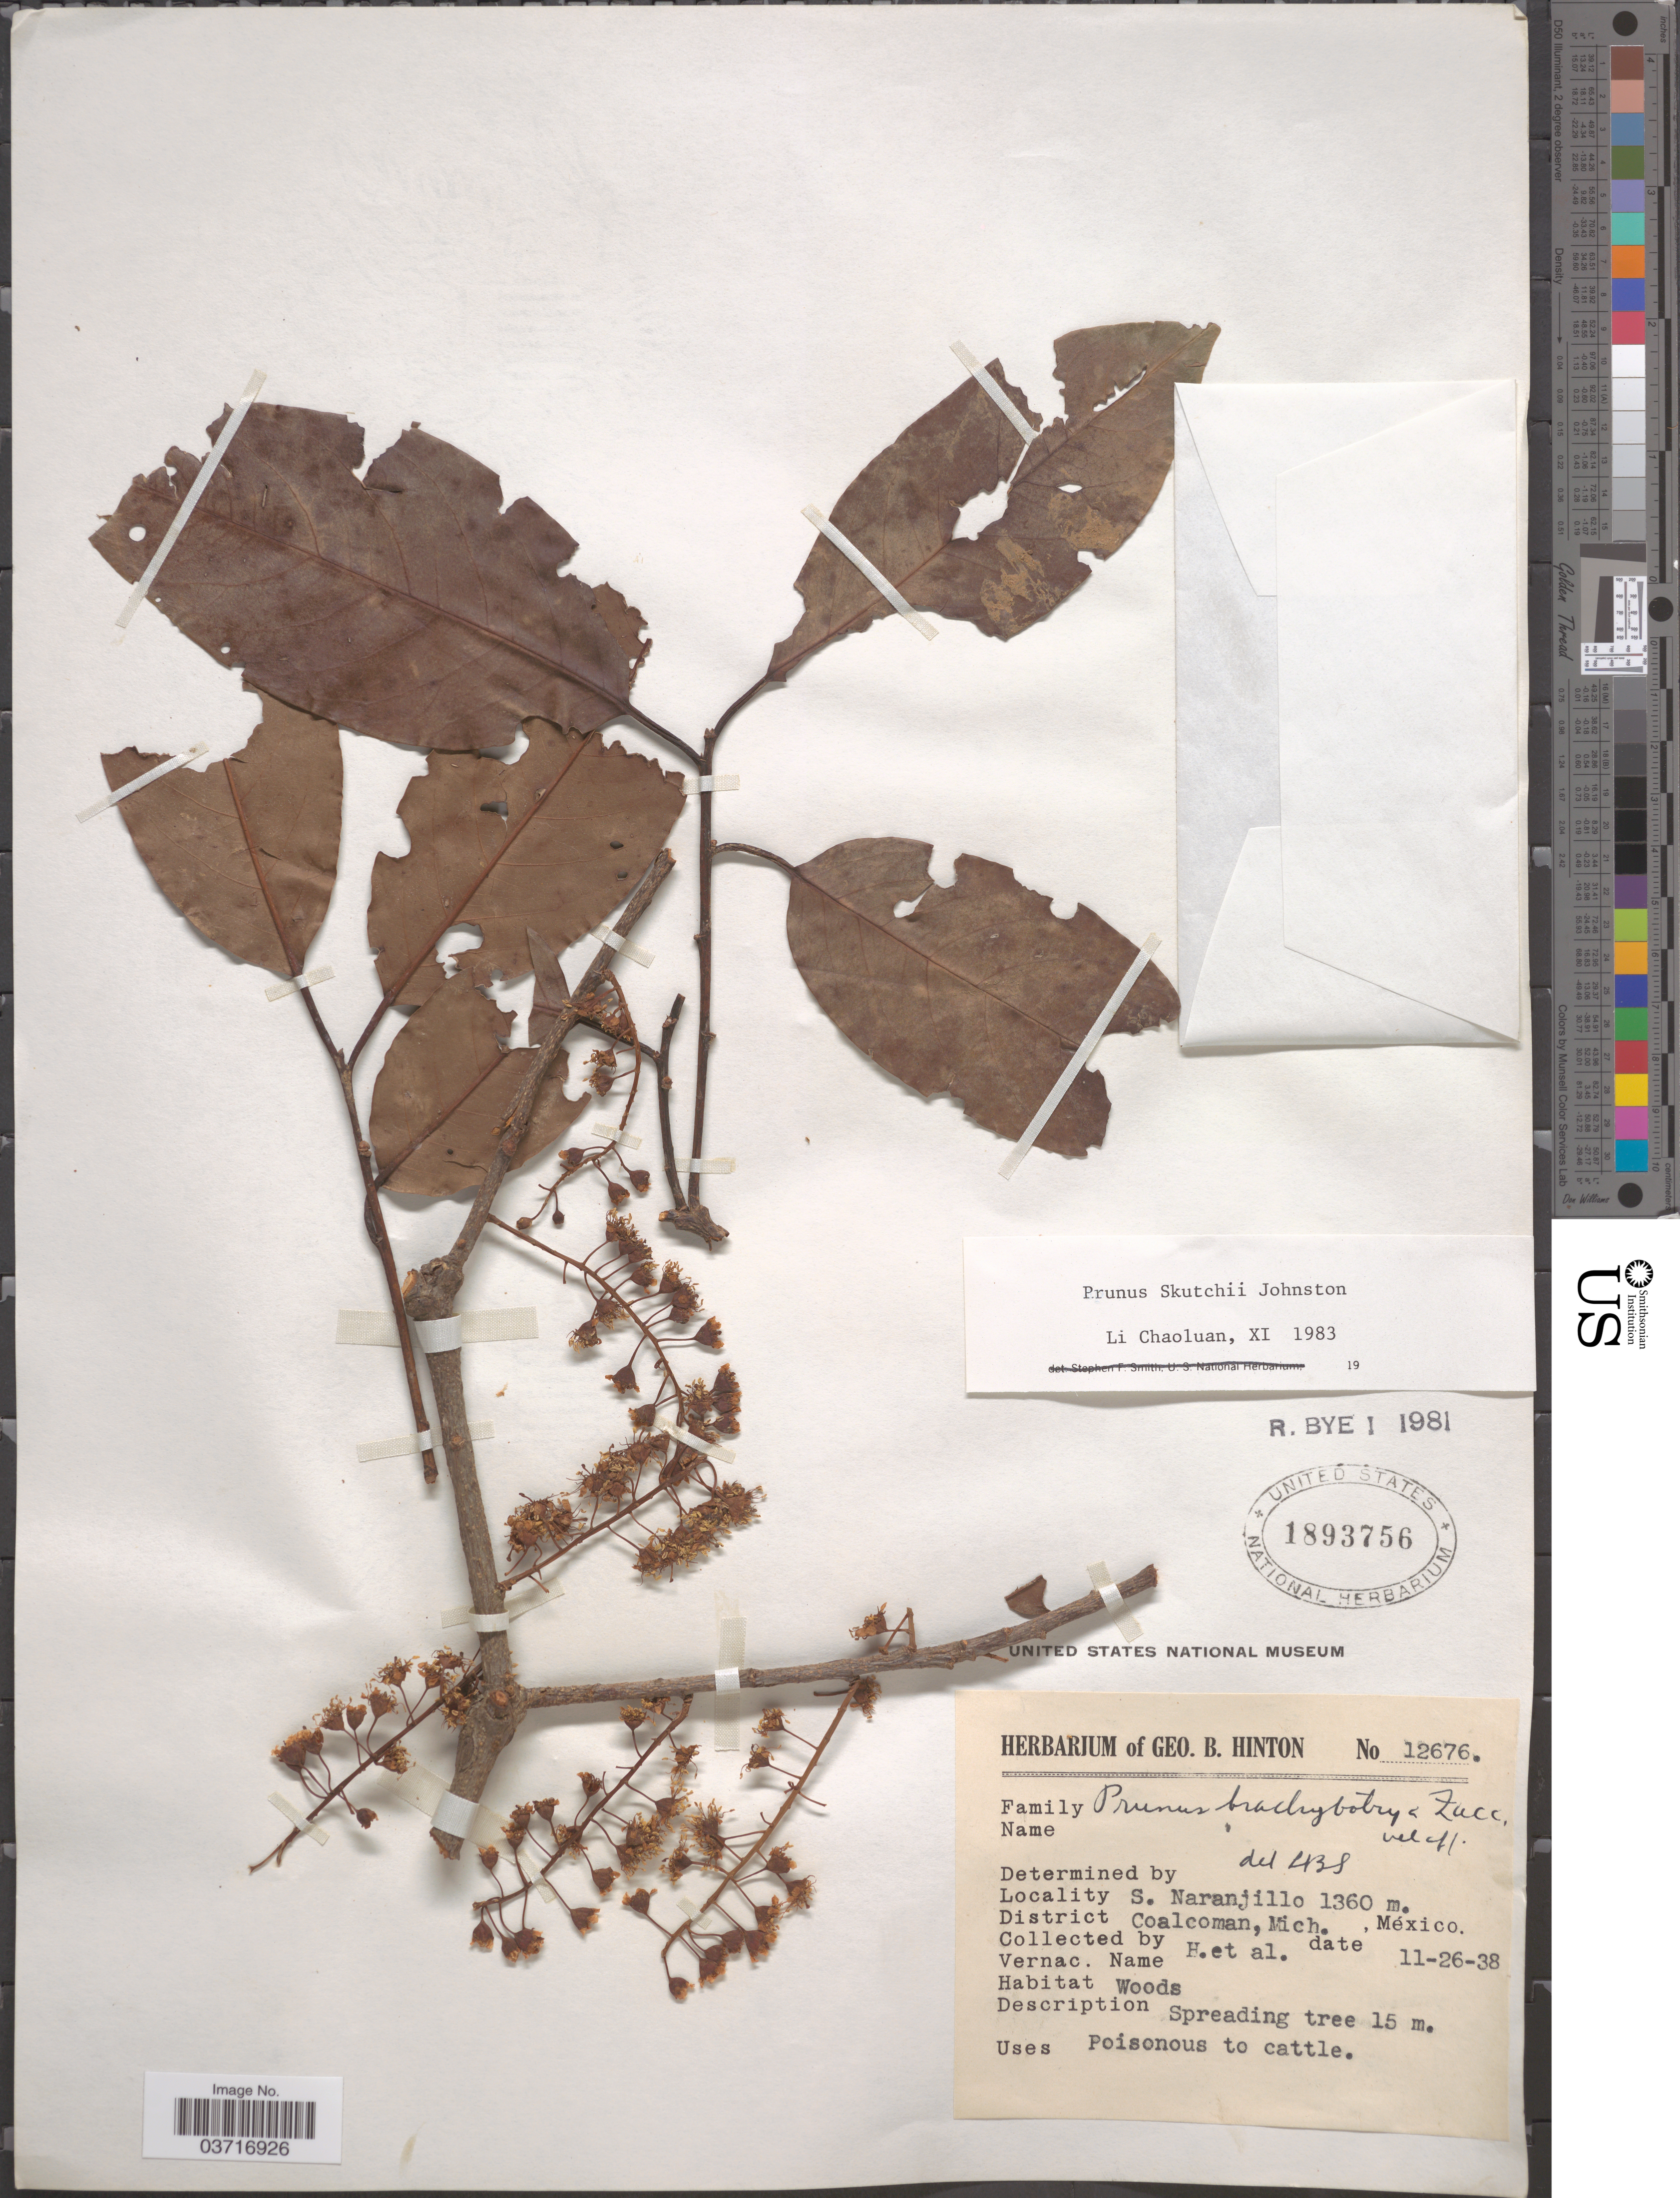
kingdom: Plantae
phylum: Tracheophyta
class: Magnoliopsida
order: Rosales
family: Rosaceae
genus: Prunus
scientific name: Prunus skutchii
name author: I.M. Johnst.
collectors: G. B. Hinton & et al.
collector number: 12676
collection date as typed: Transcribed d/m/y: 26/11/38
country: Mexico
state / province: Michoacán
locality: S. Naranjillo. District Coalcoman, Mich.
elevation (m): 1360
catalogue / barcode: US 1893756